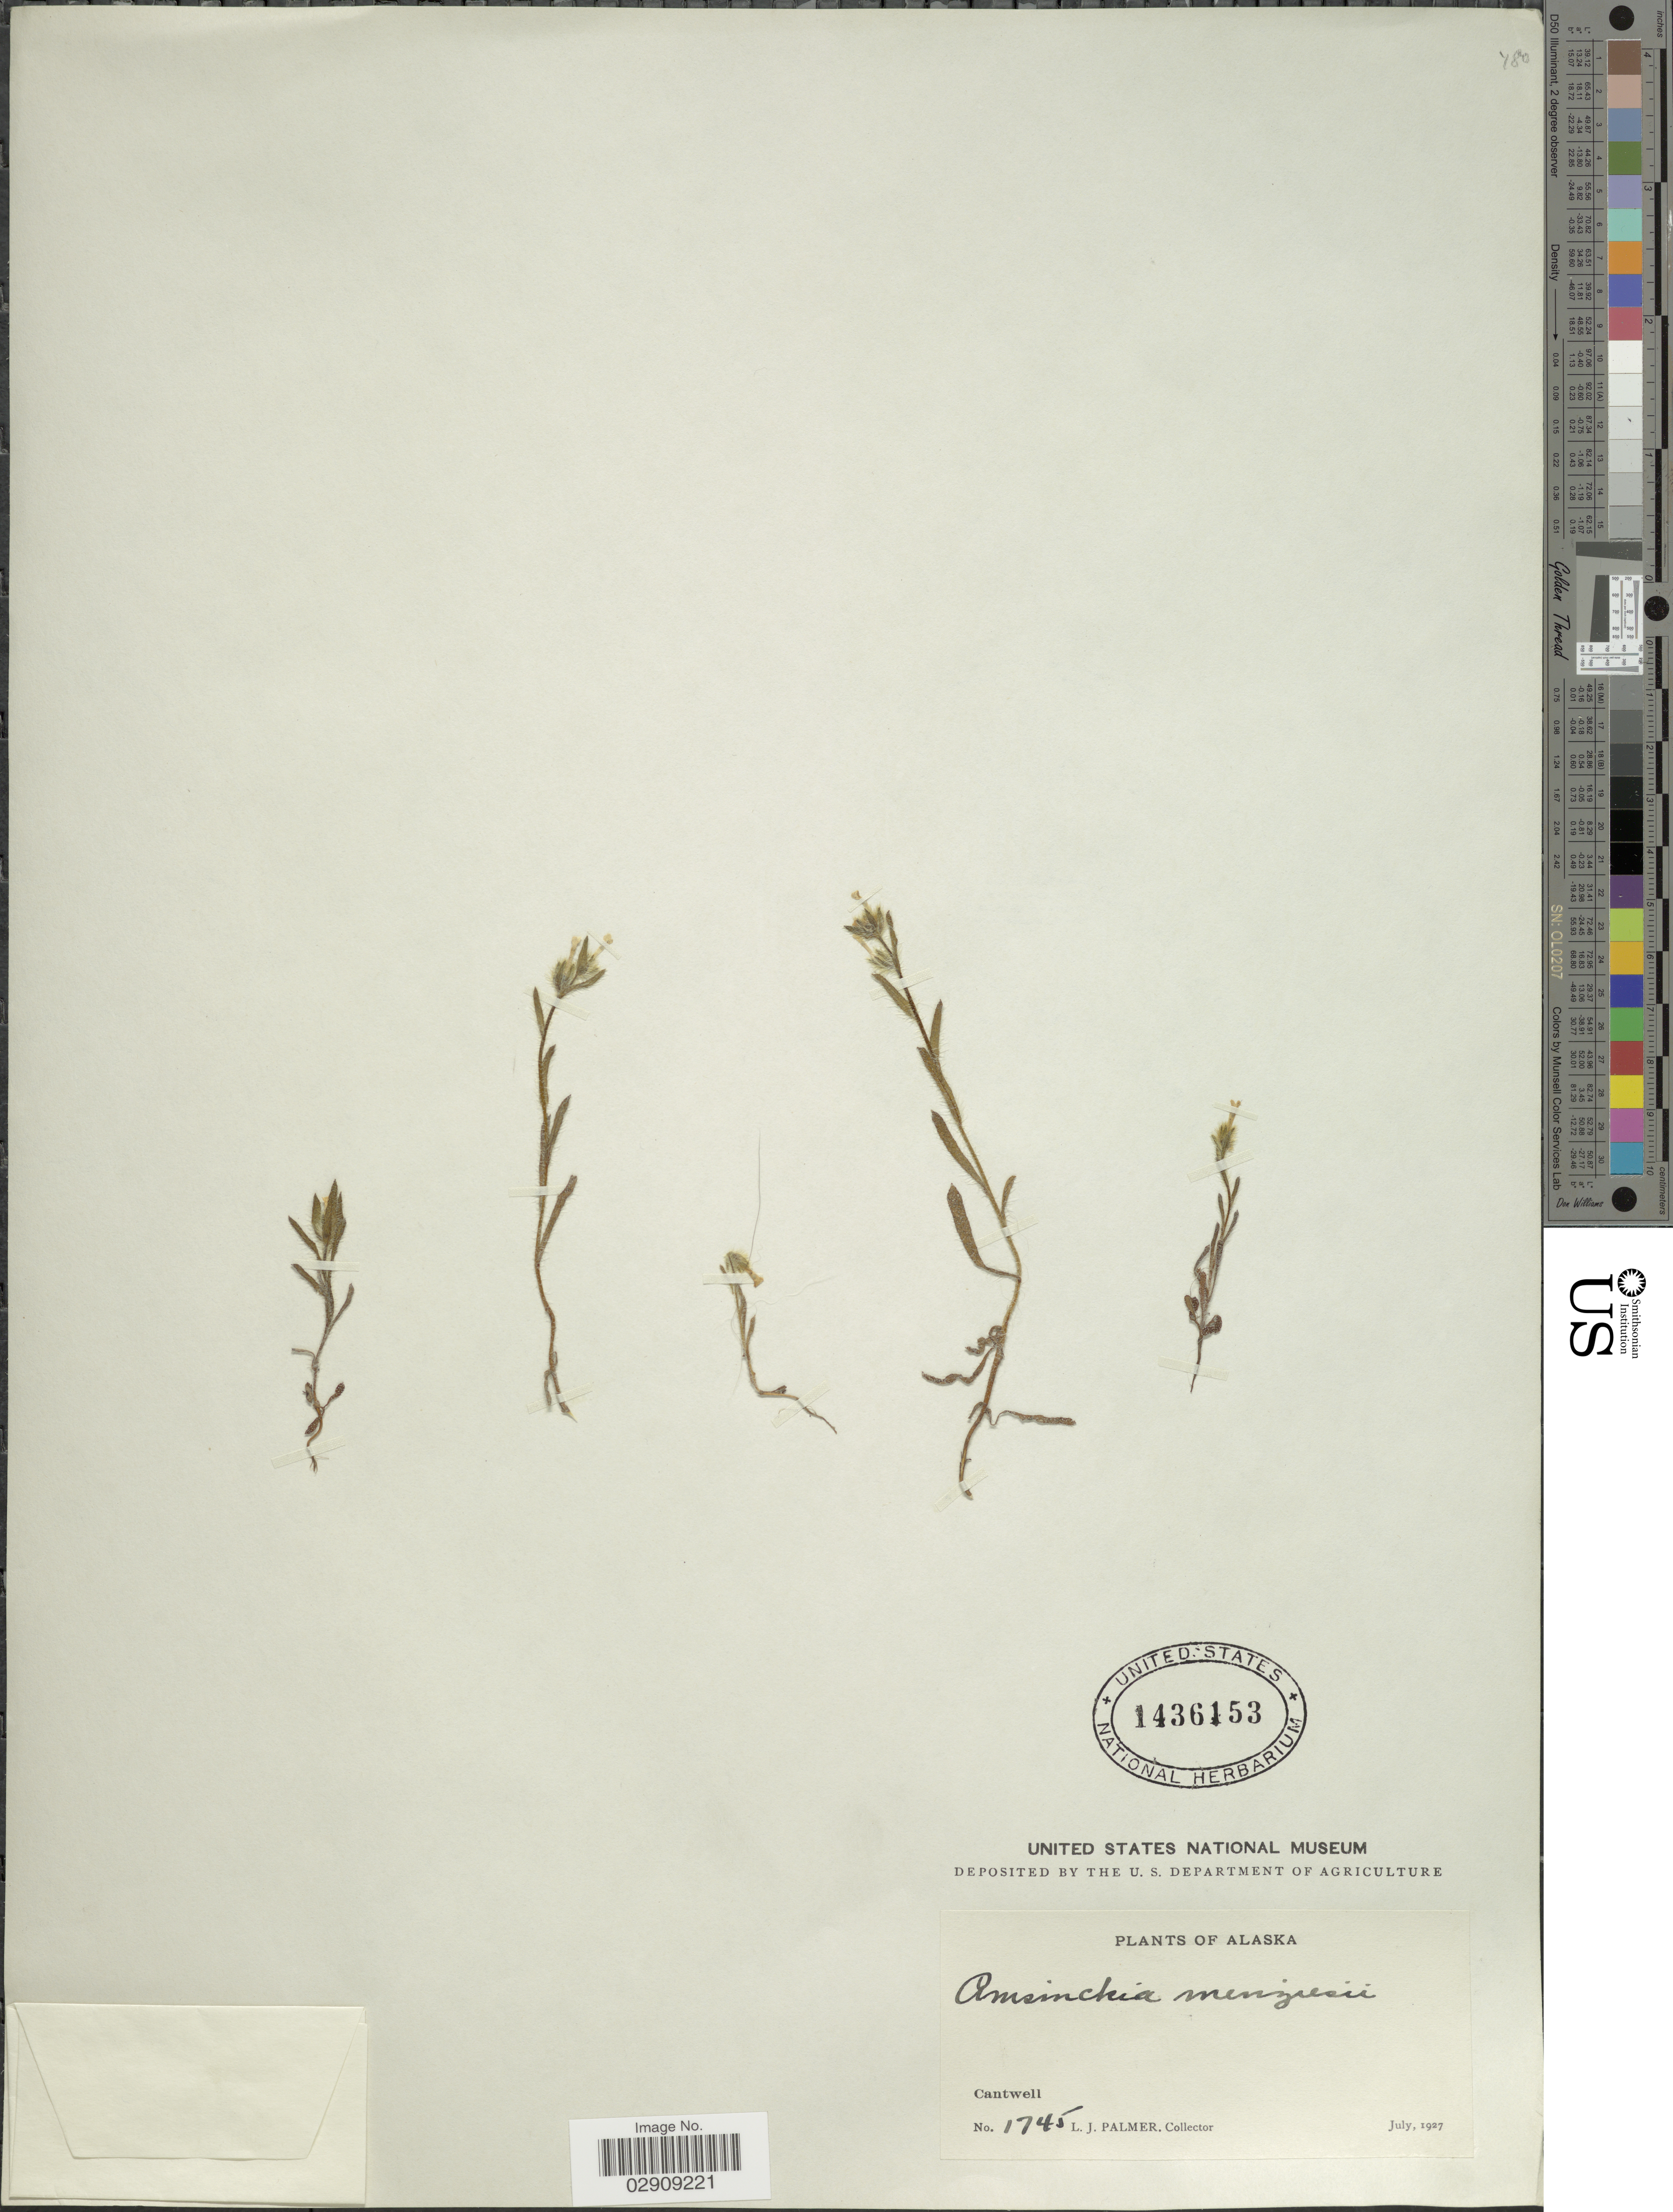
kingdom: Plantae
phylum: Tracheophyta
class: Magnoliopsida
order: Boraginales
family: Boraginaceae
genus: Amsinckia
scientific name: Amsinckia menziesii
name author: A. Nelson & J.F. Macbr.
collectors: L. J. Palmer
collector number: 1745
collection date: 1927-07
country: United States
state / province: Alaska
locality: Cantwell.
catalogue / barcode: US 1436153